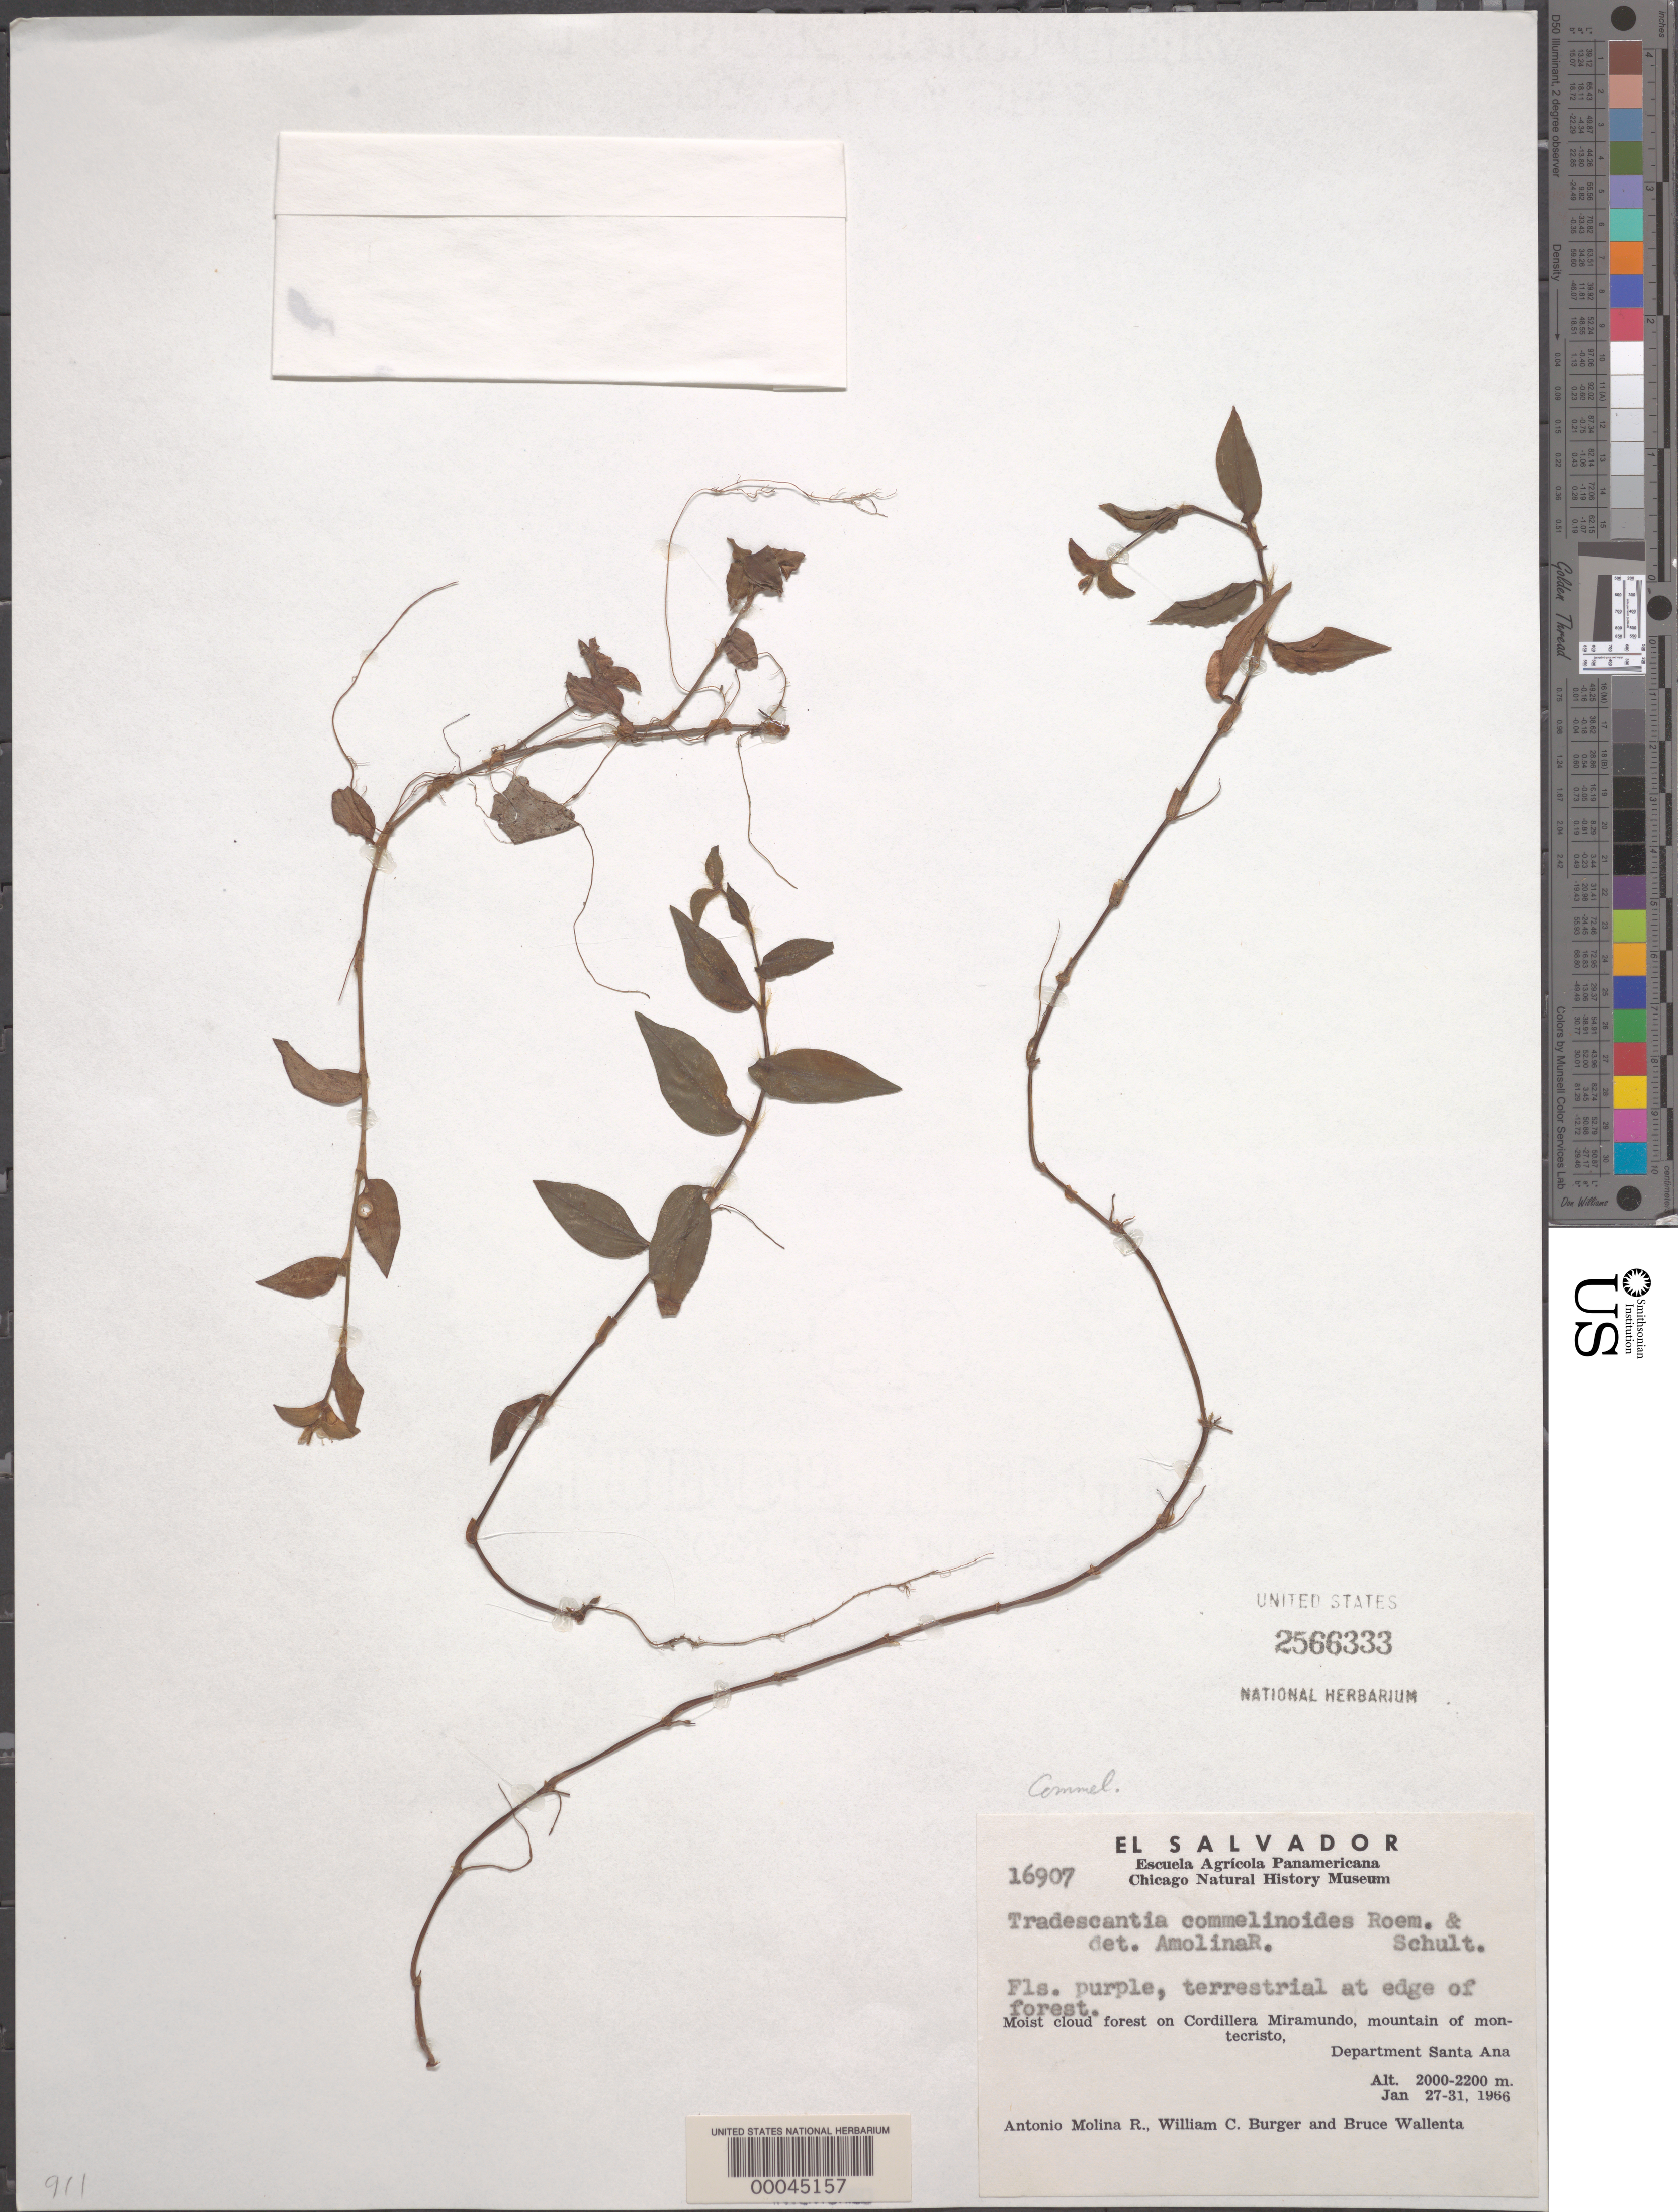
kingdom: Plantae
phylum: Tracheophyta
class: Liliopsida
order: Commelinales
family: Commelinaceae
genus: Tradescantia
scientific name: Tradescantia poelliae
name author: D.R. Hunt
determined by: Strong, Mark T., (BOT), Smithsonian Institution - National Museum of Natural History (UNITED STATES)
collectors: A. Molina R.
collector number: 16907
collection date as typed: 27 Jan 1966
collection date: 1966-01-27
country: El Salvador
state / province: Santa Ana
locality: Cordillera miramundo; mountain of montecristo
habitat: Forest edge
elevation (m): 2000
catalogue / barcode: US 2566333